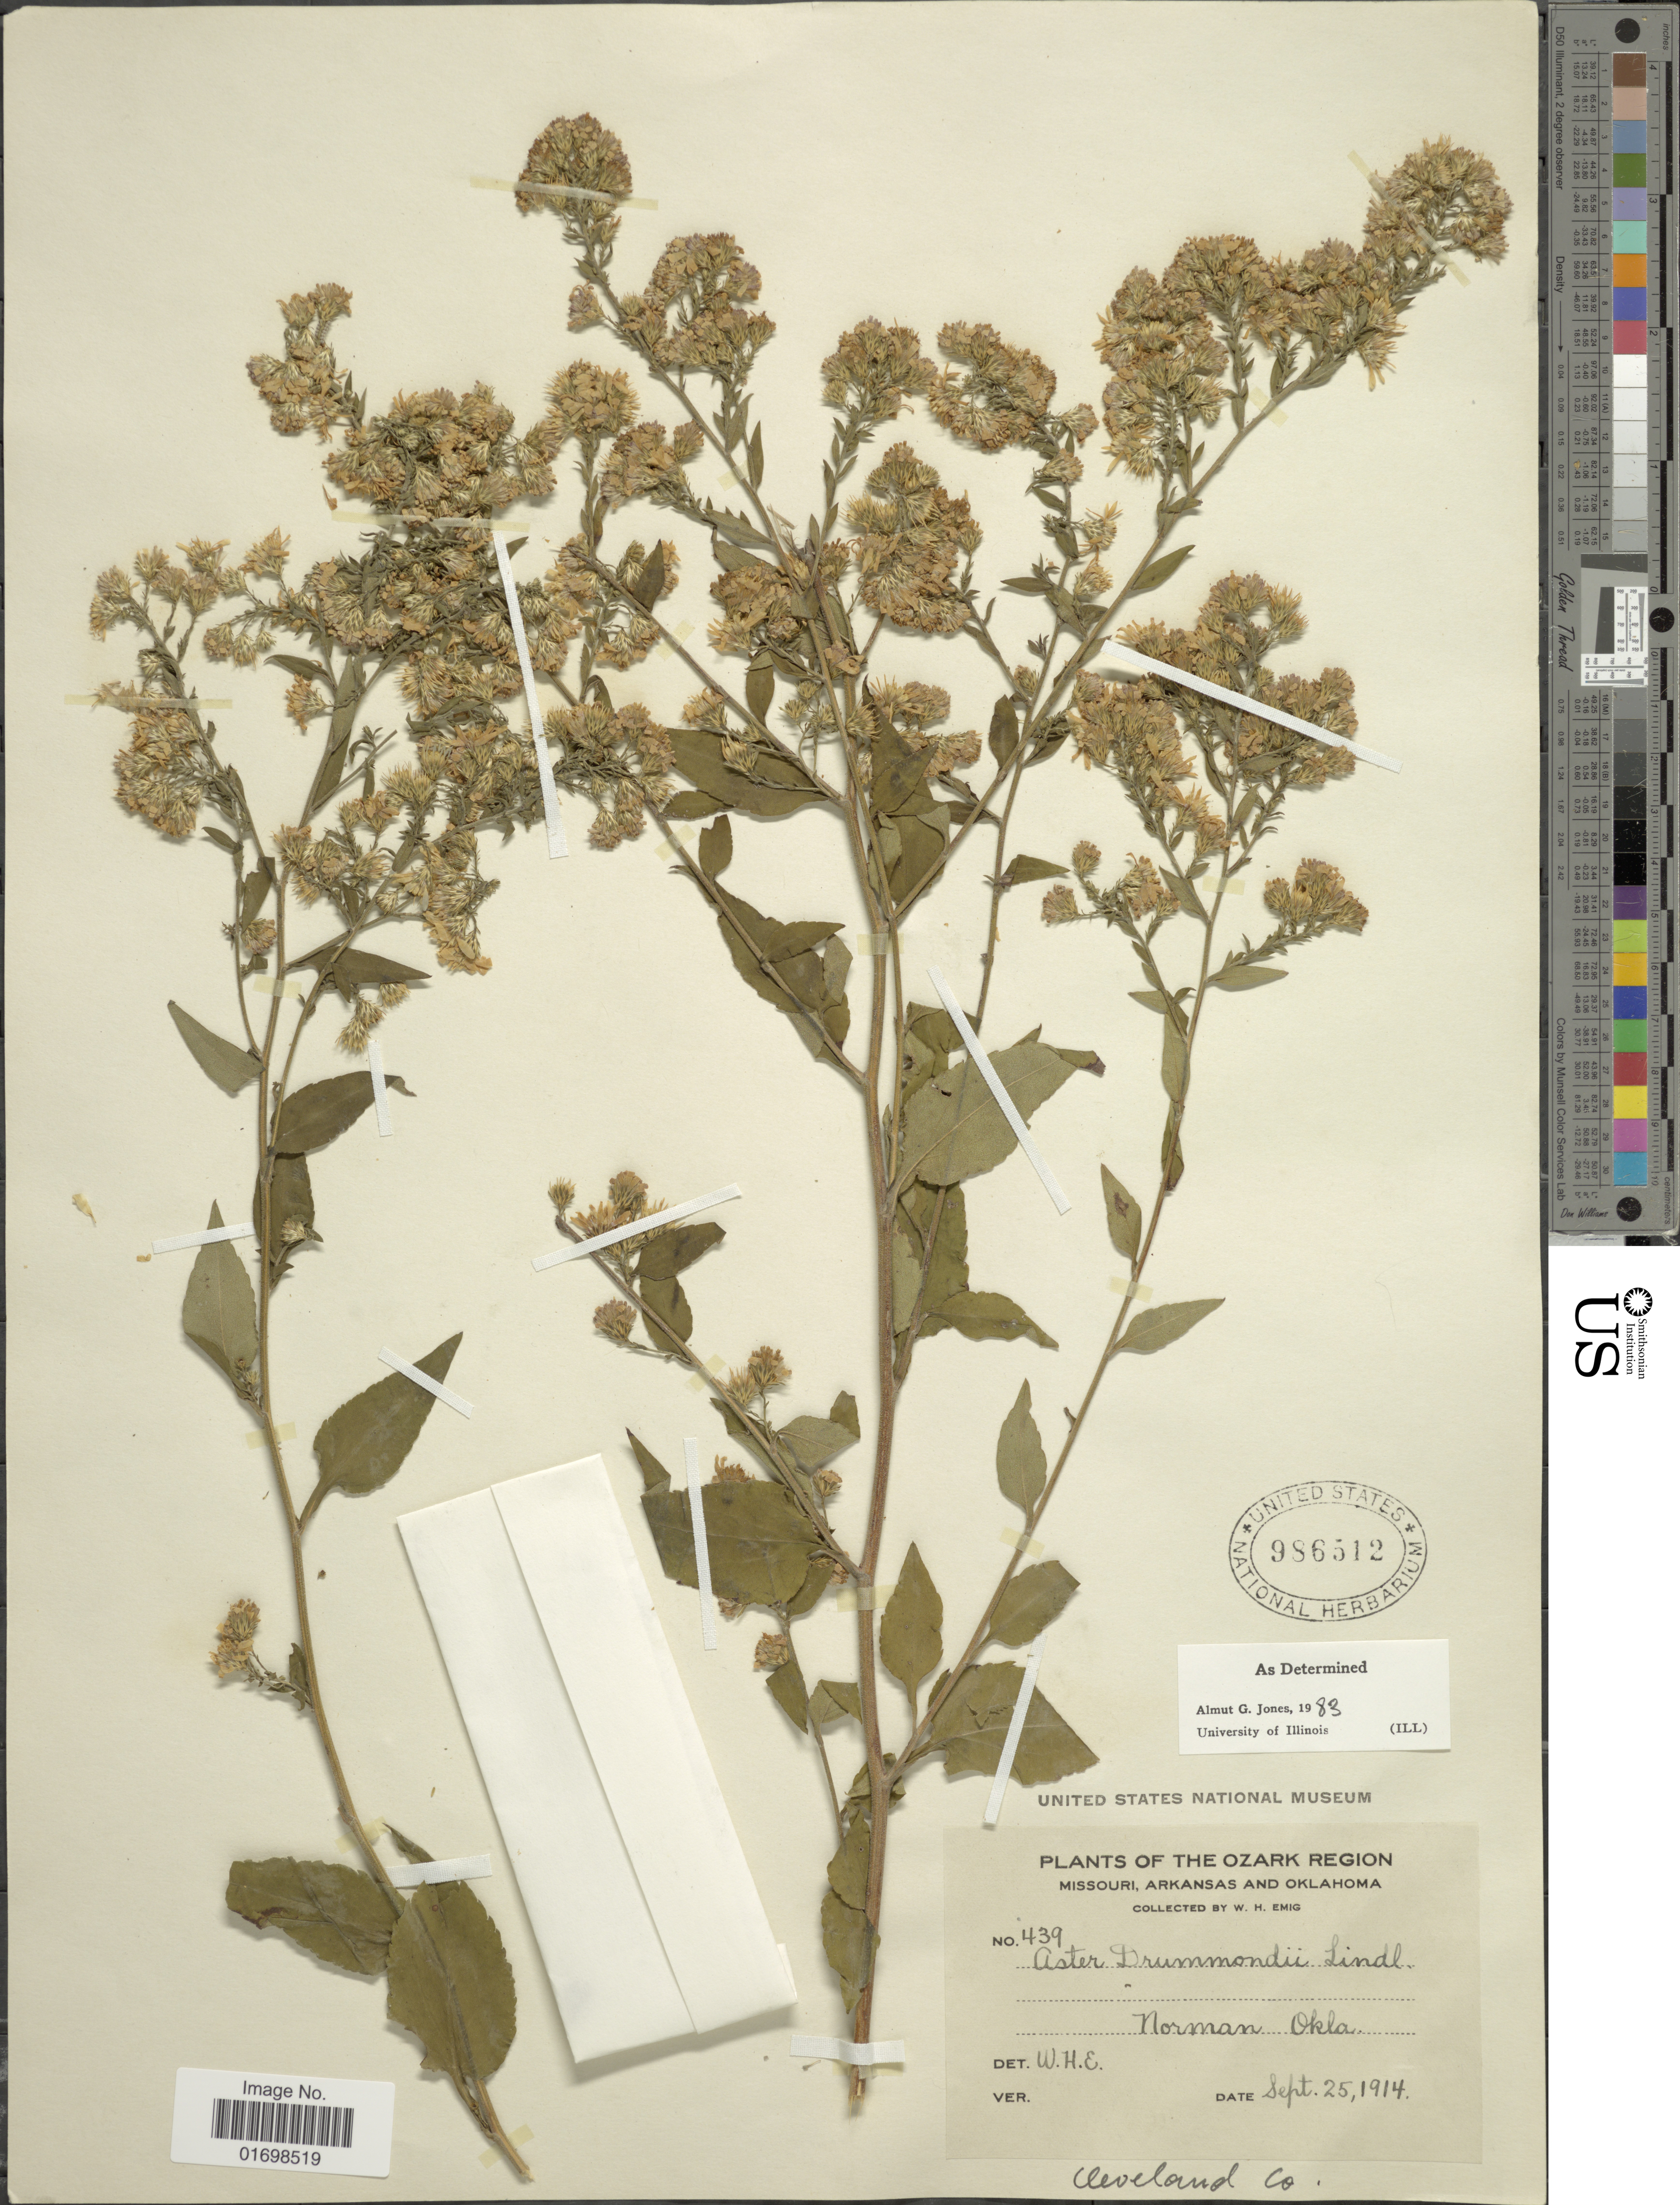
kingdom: Plantae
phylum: Tracheophyta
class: Magnoliopsida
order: Asterales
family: Asteraceae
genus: Symphyotrichum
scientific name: Symphyotrichum drummondii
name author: (Lindl.) G.L. Nesom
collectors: W. H. Emig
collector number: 439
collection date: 1914-09-25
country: United States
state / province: Oklahoma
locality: Norman Cleveland Co.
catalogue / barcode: US 986512